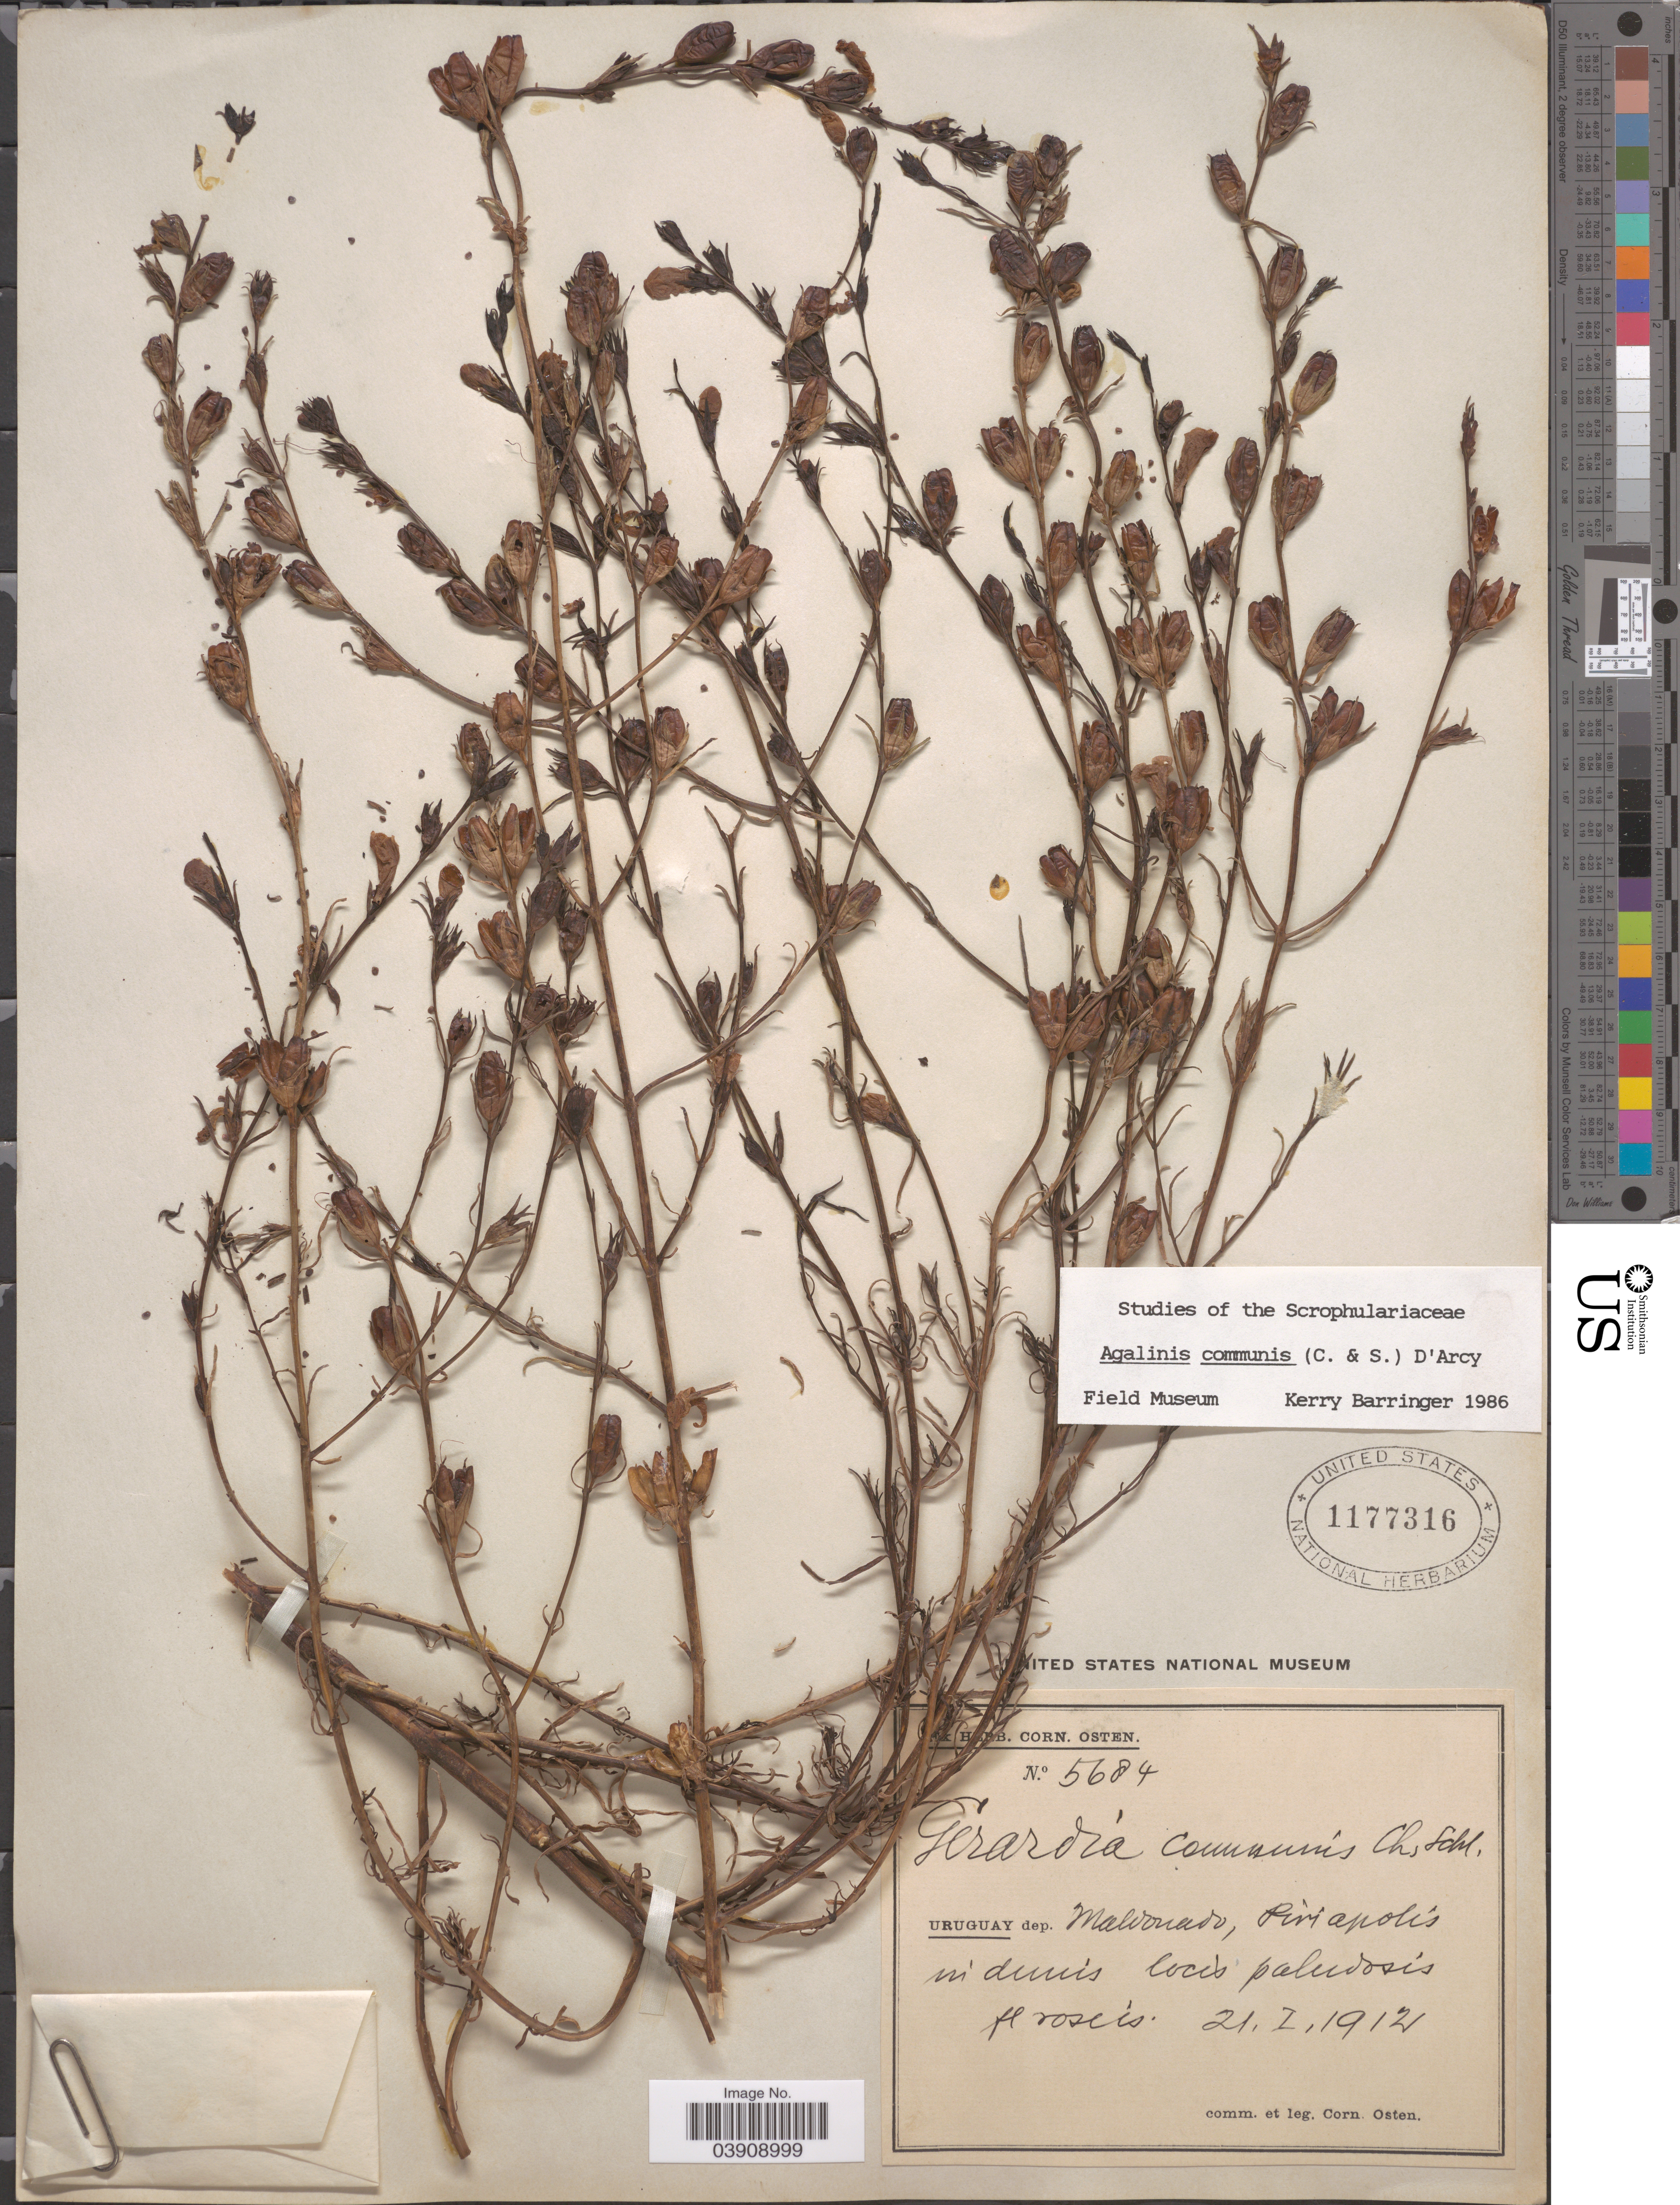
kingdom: Plantae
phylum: Tracheophyta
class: Magnoliopsida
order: Lamiales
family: Orobanchaceae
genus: Agalinis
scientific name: Agalinis communis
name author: (Cham. & Schltdl.) D'Arcy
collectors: C. Osten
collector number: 5684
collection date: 1912-01-21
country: Uruguay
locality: Dep. Maldonado, Piriápolis in dumis Cocís paludosis.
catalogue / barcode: US 1177316